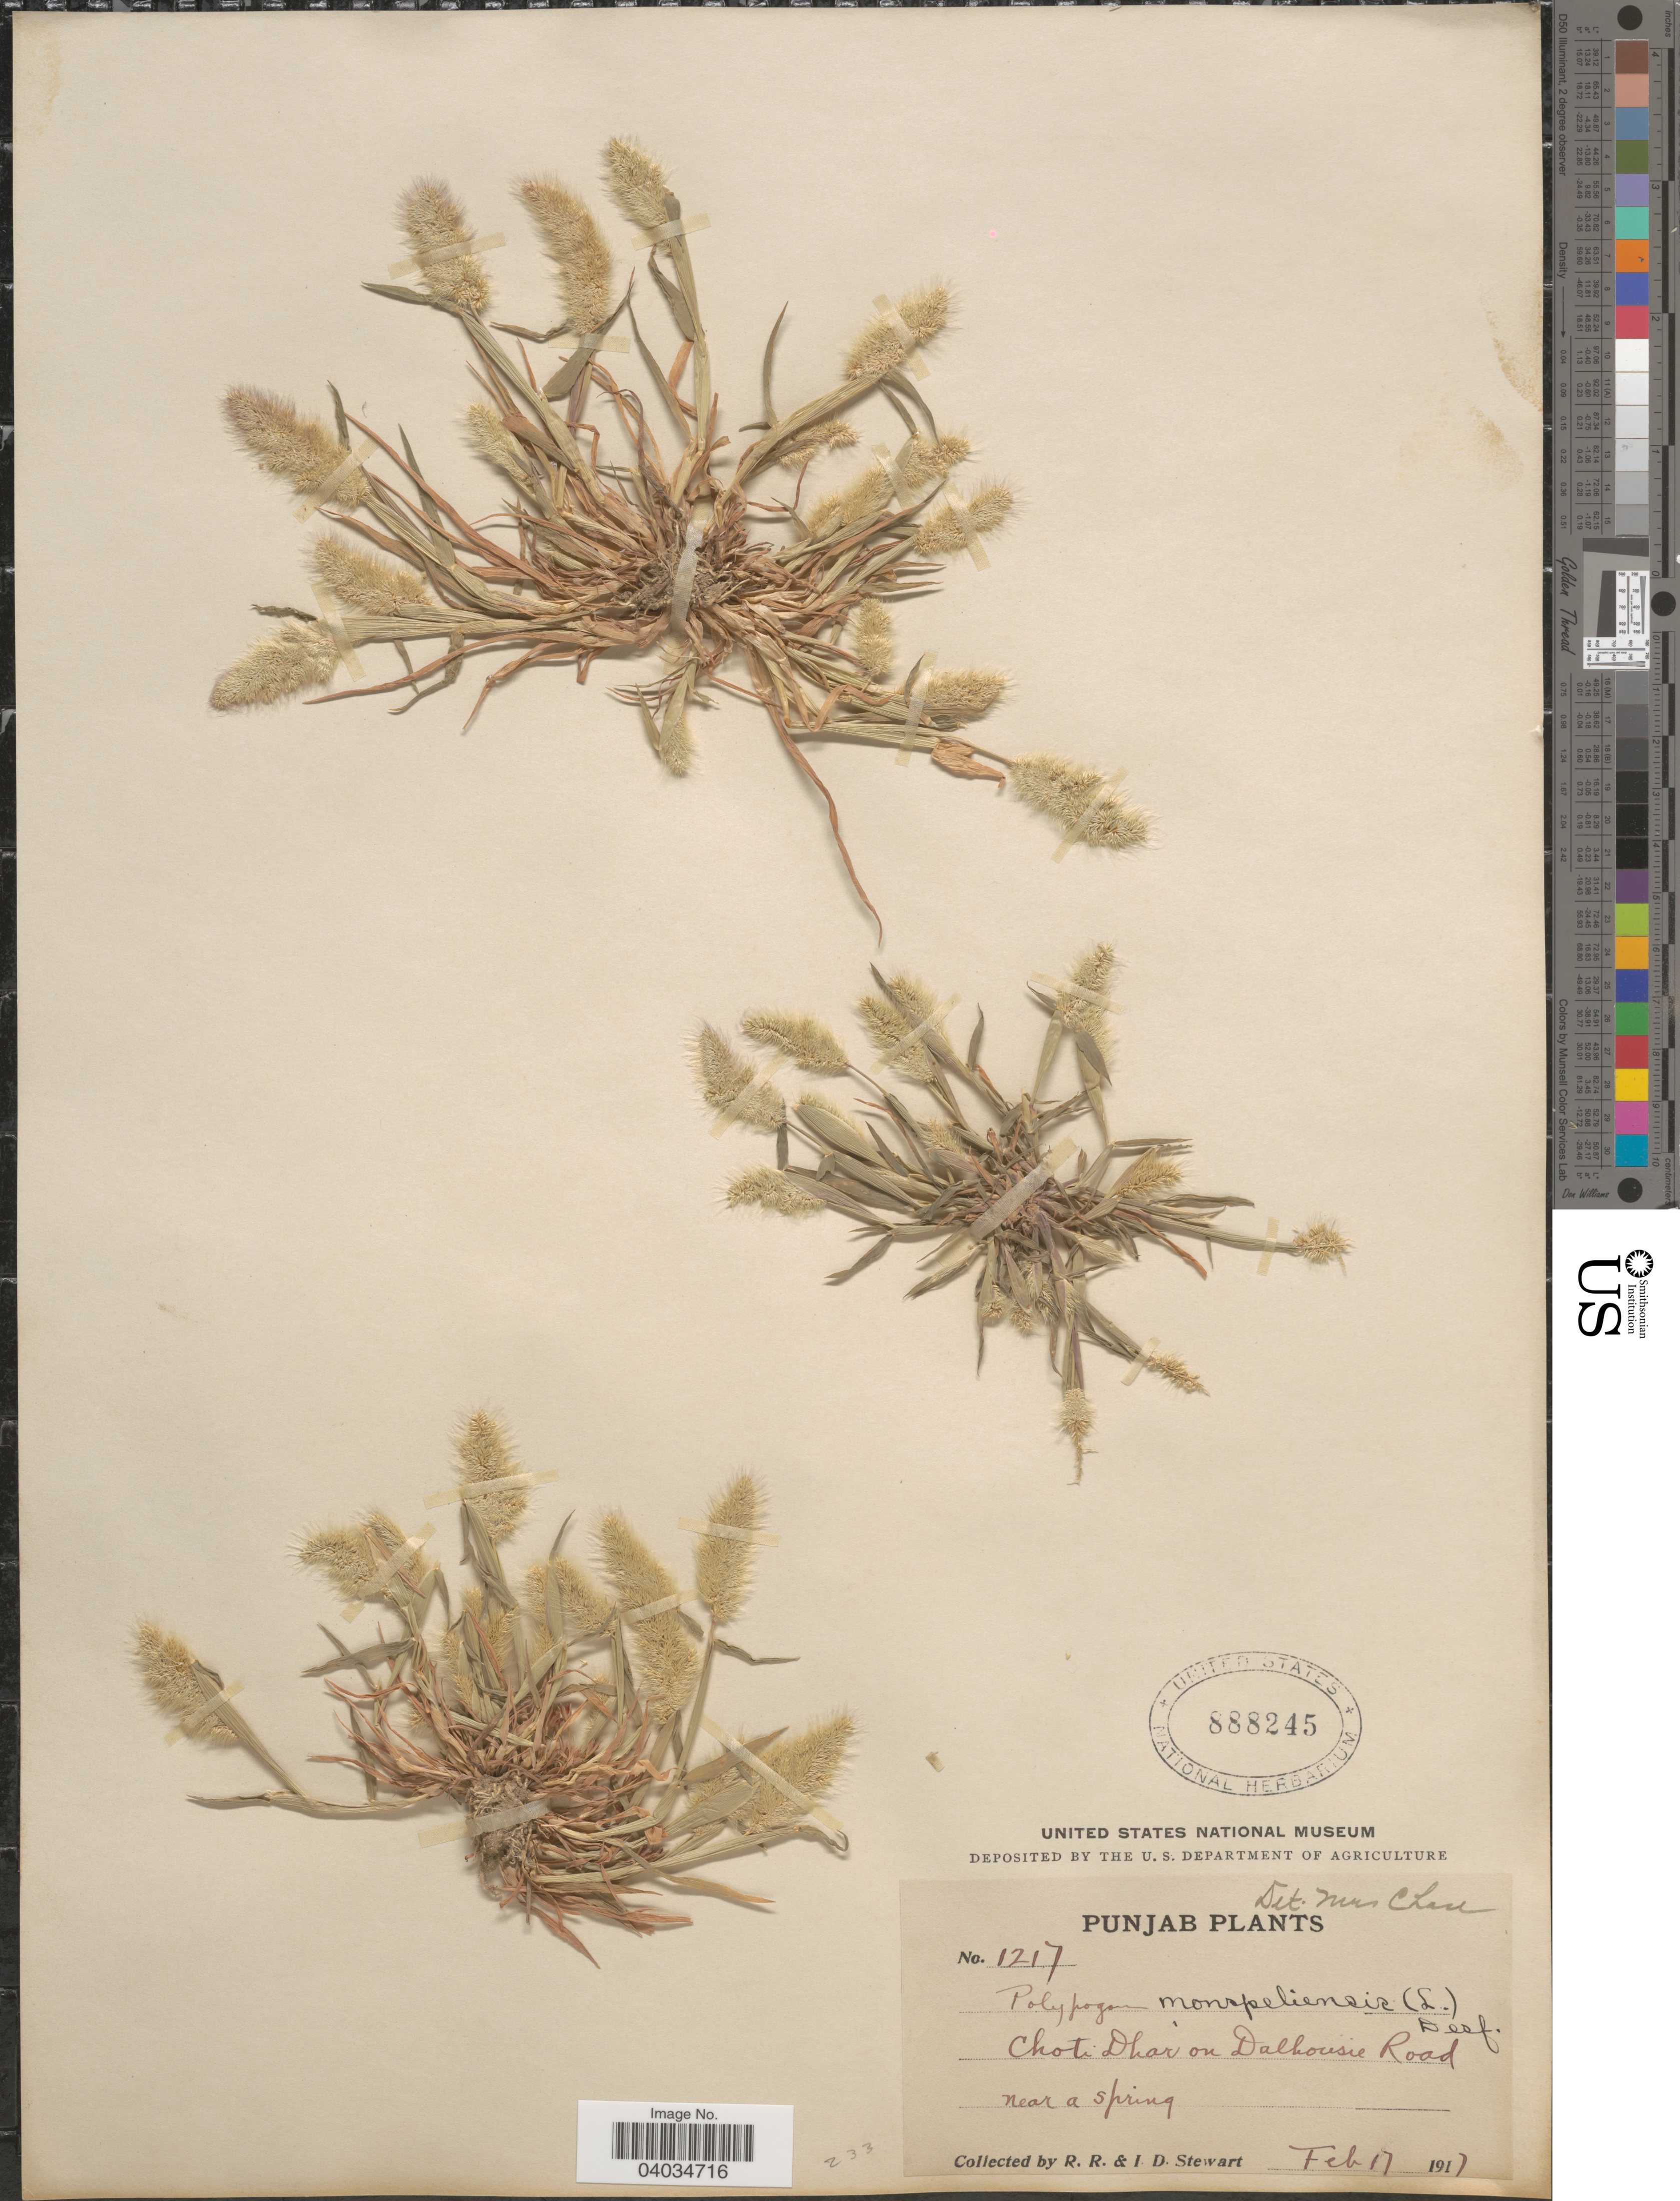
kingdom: Plantae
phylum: Tracheophyta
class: Liliopsida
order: Poales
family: Poaceae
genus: Polypogon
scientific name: Polypogon monspeliensis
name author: (L.) Desf.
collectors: R. Stewart & I. Stewart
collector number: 1217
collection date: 1917-02-17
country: India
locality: Choti Dhar on Delhousie Road near a spring.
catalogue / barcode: US 888245